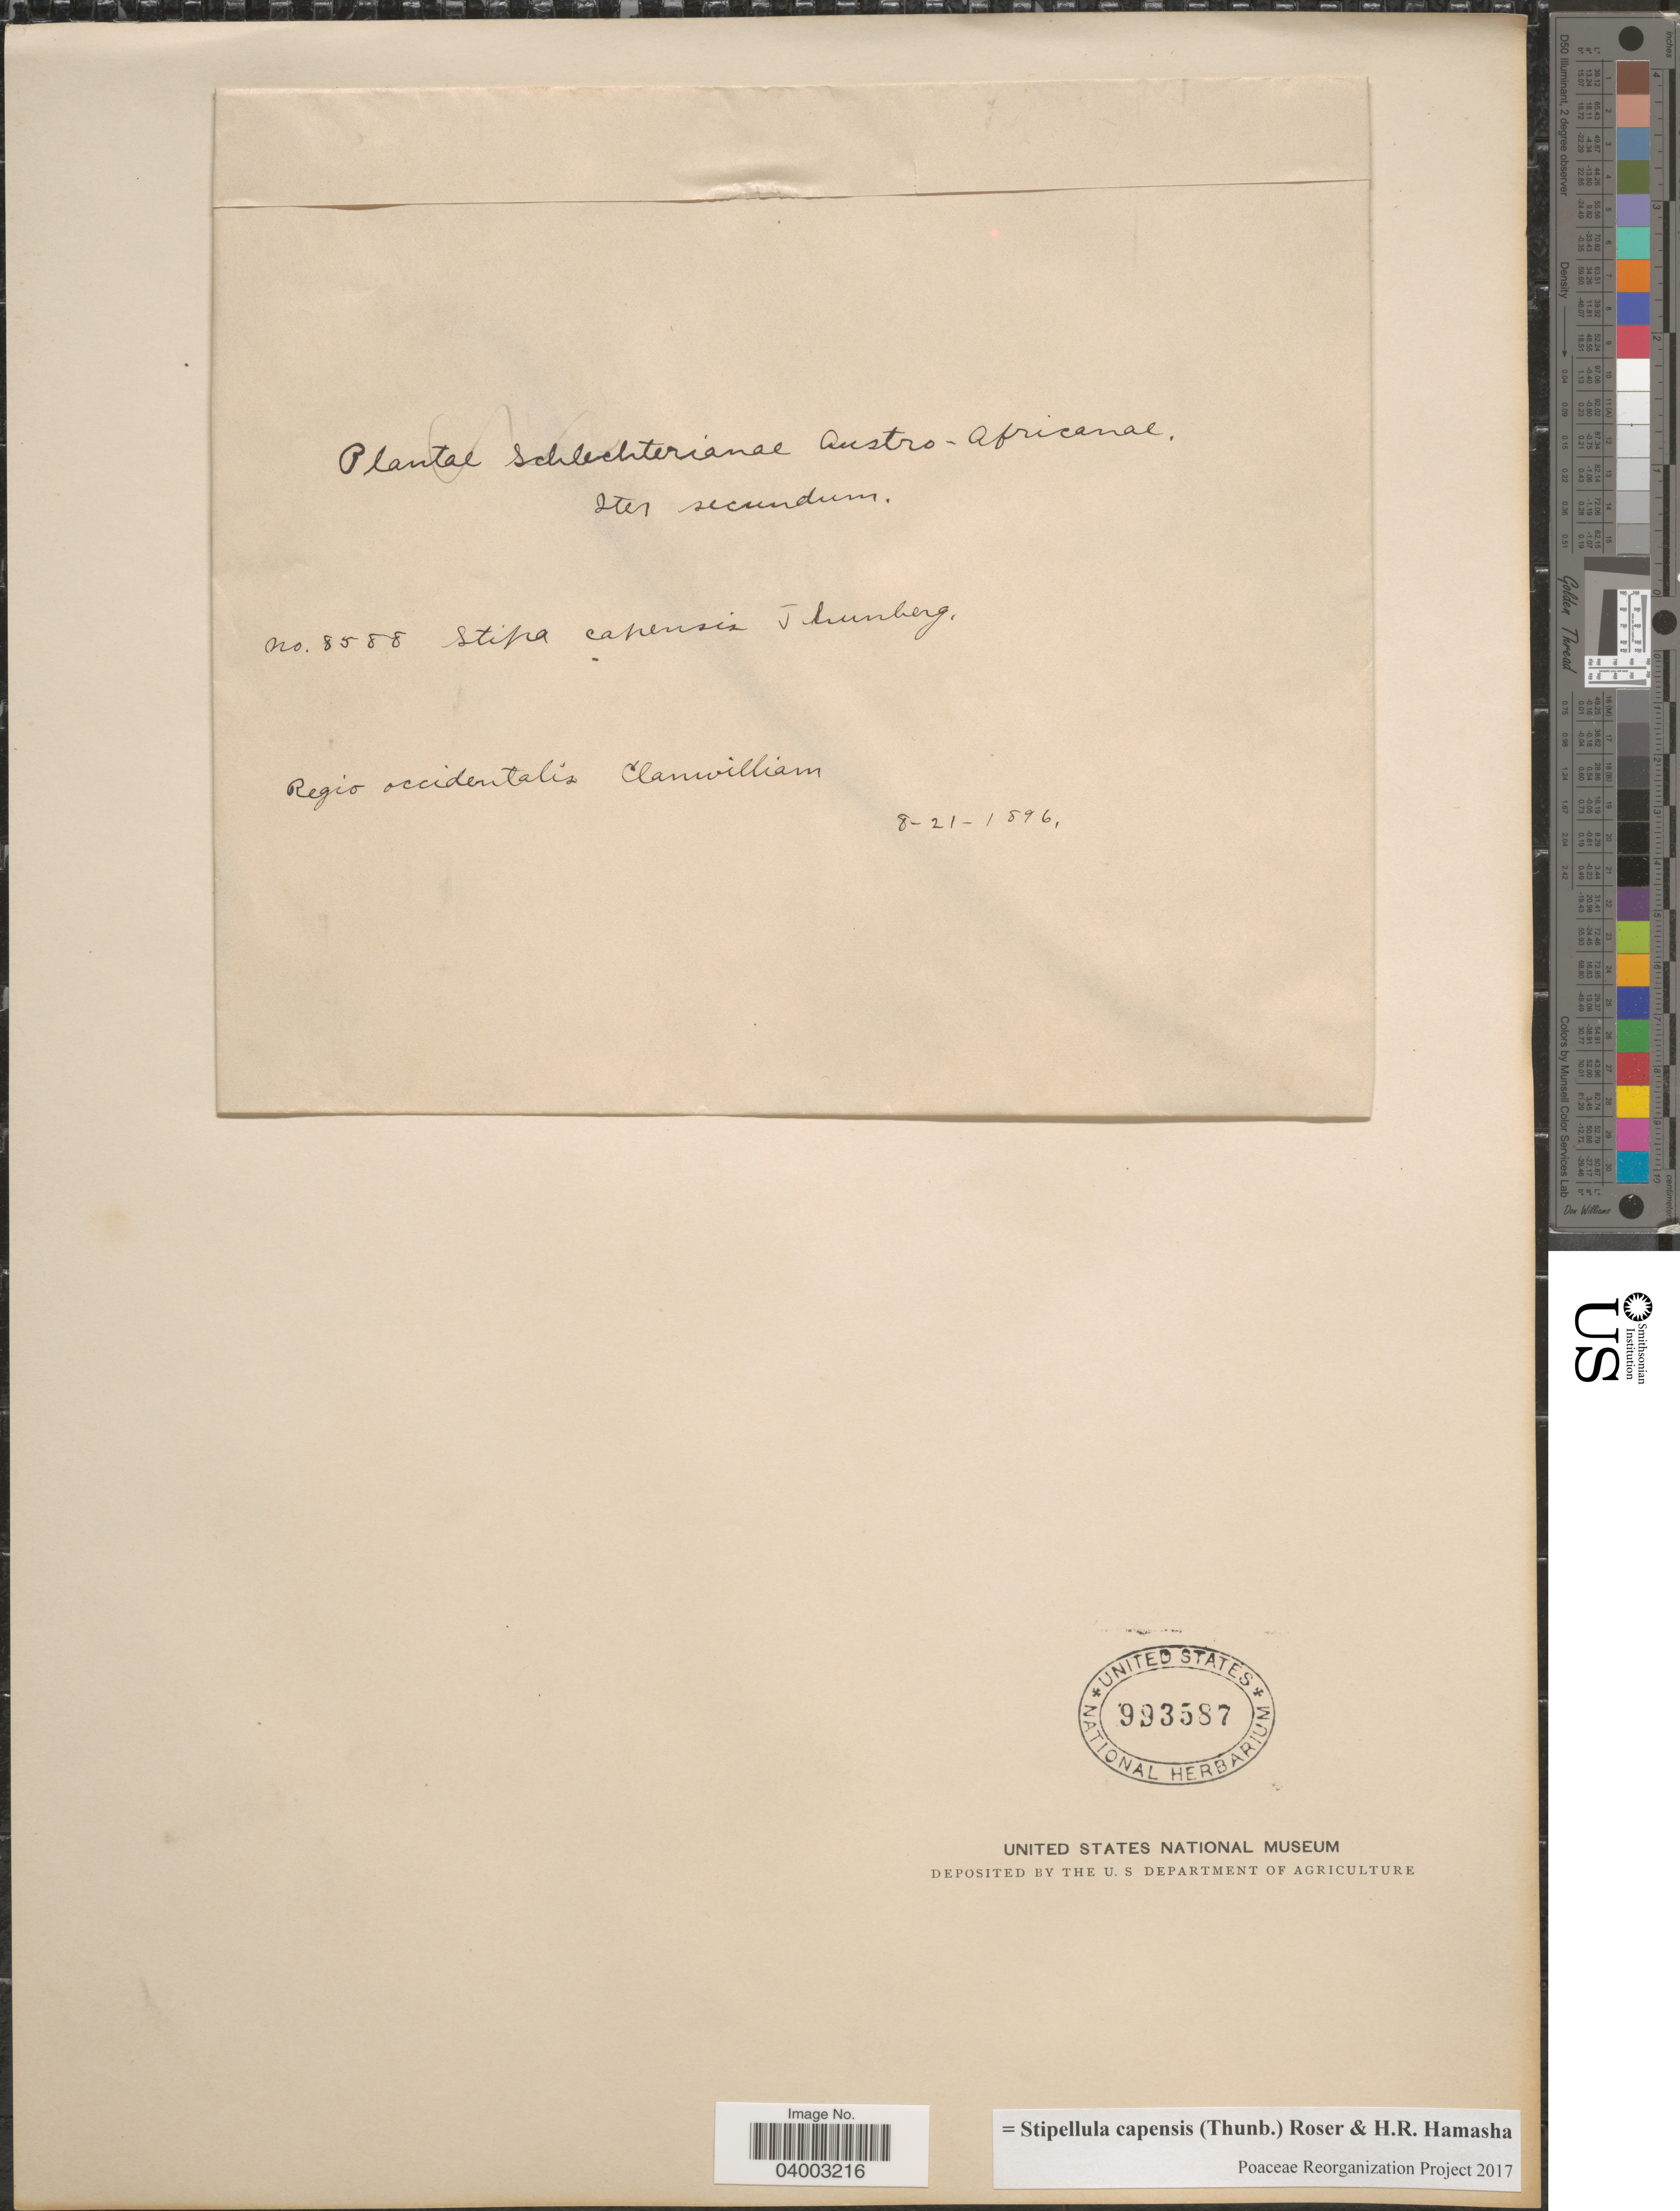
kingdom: Plantae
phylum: Tracheophyta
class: Liliopsida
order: Poales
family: Poaceae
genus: Stipellula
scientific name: Stipellula capensis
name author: (Thunb.) Röser & H. R. Hamasha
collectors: Schlechter, --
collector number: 8588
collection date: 1896-08-21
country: South Africa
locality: Austro-Africanae. Regio occidentalis Clanwilliam.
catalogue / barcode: US 993587